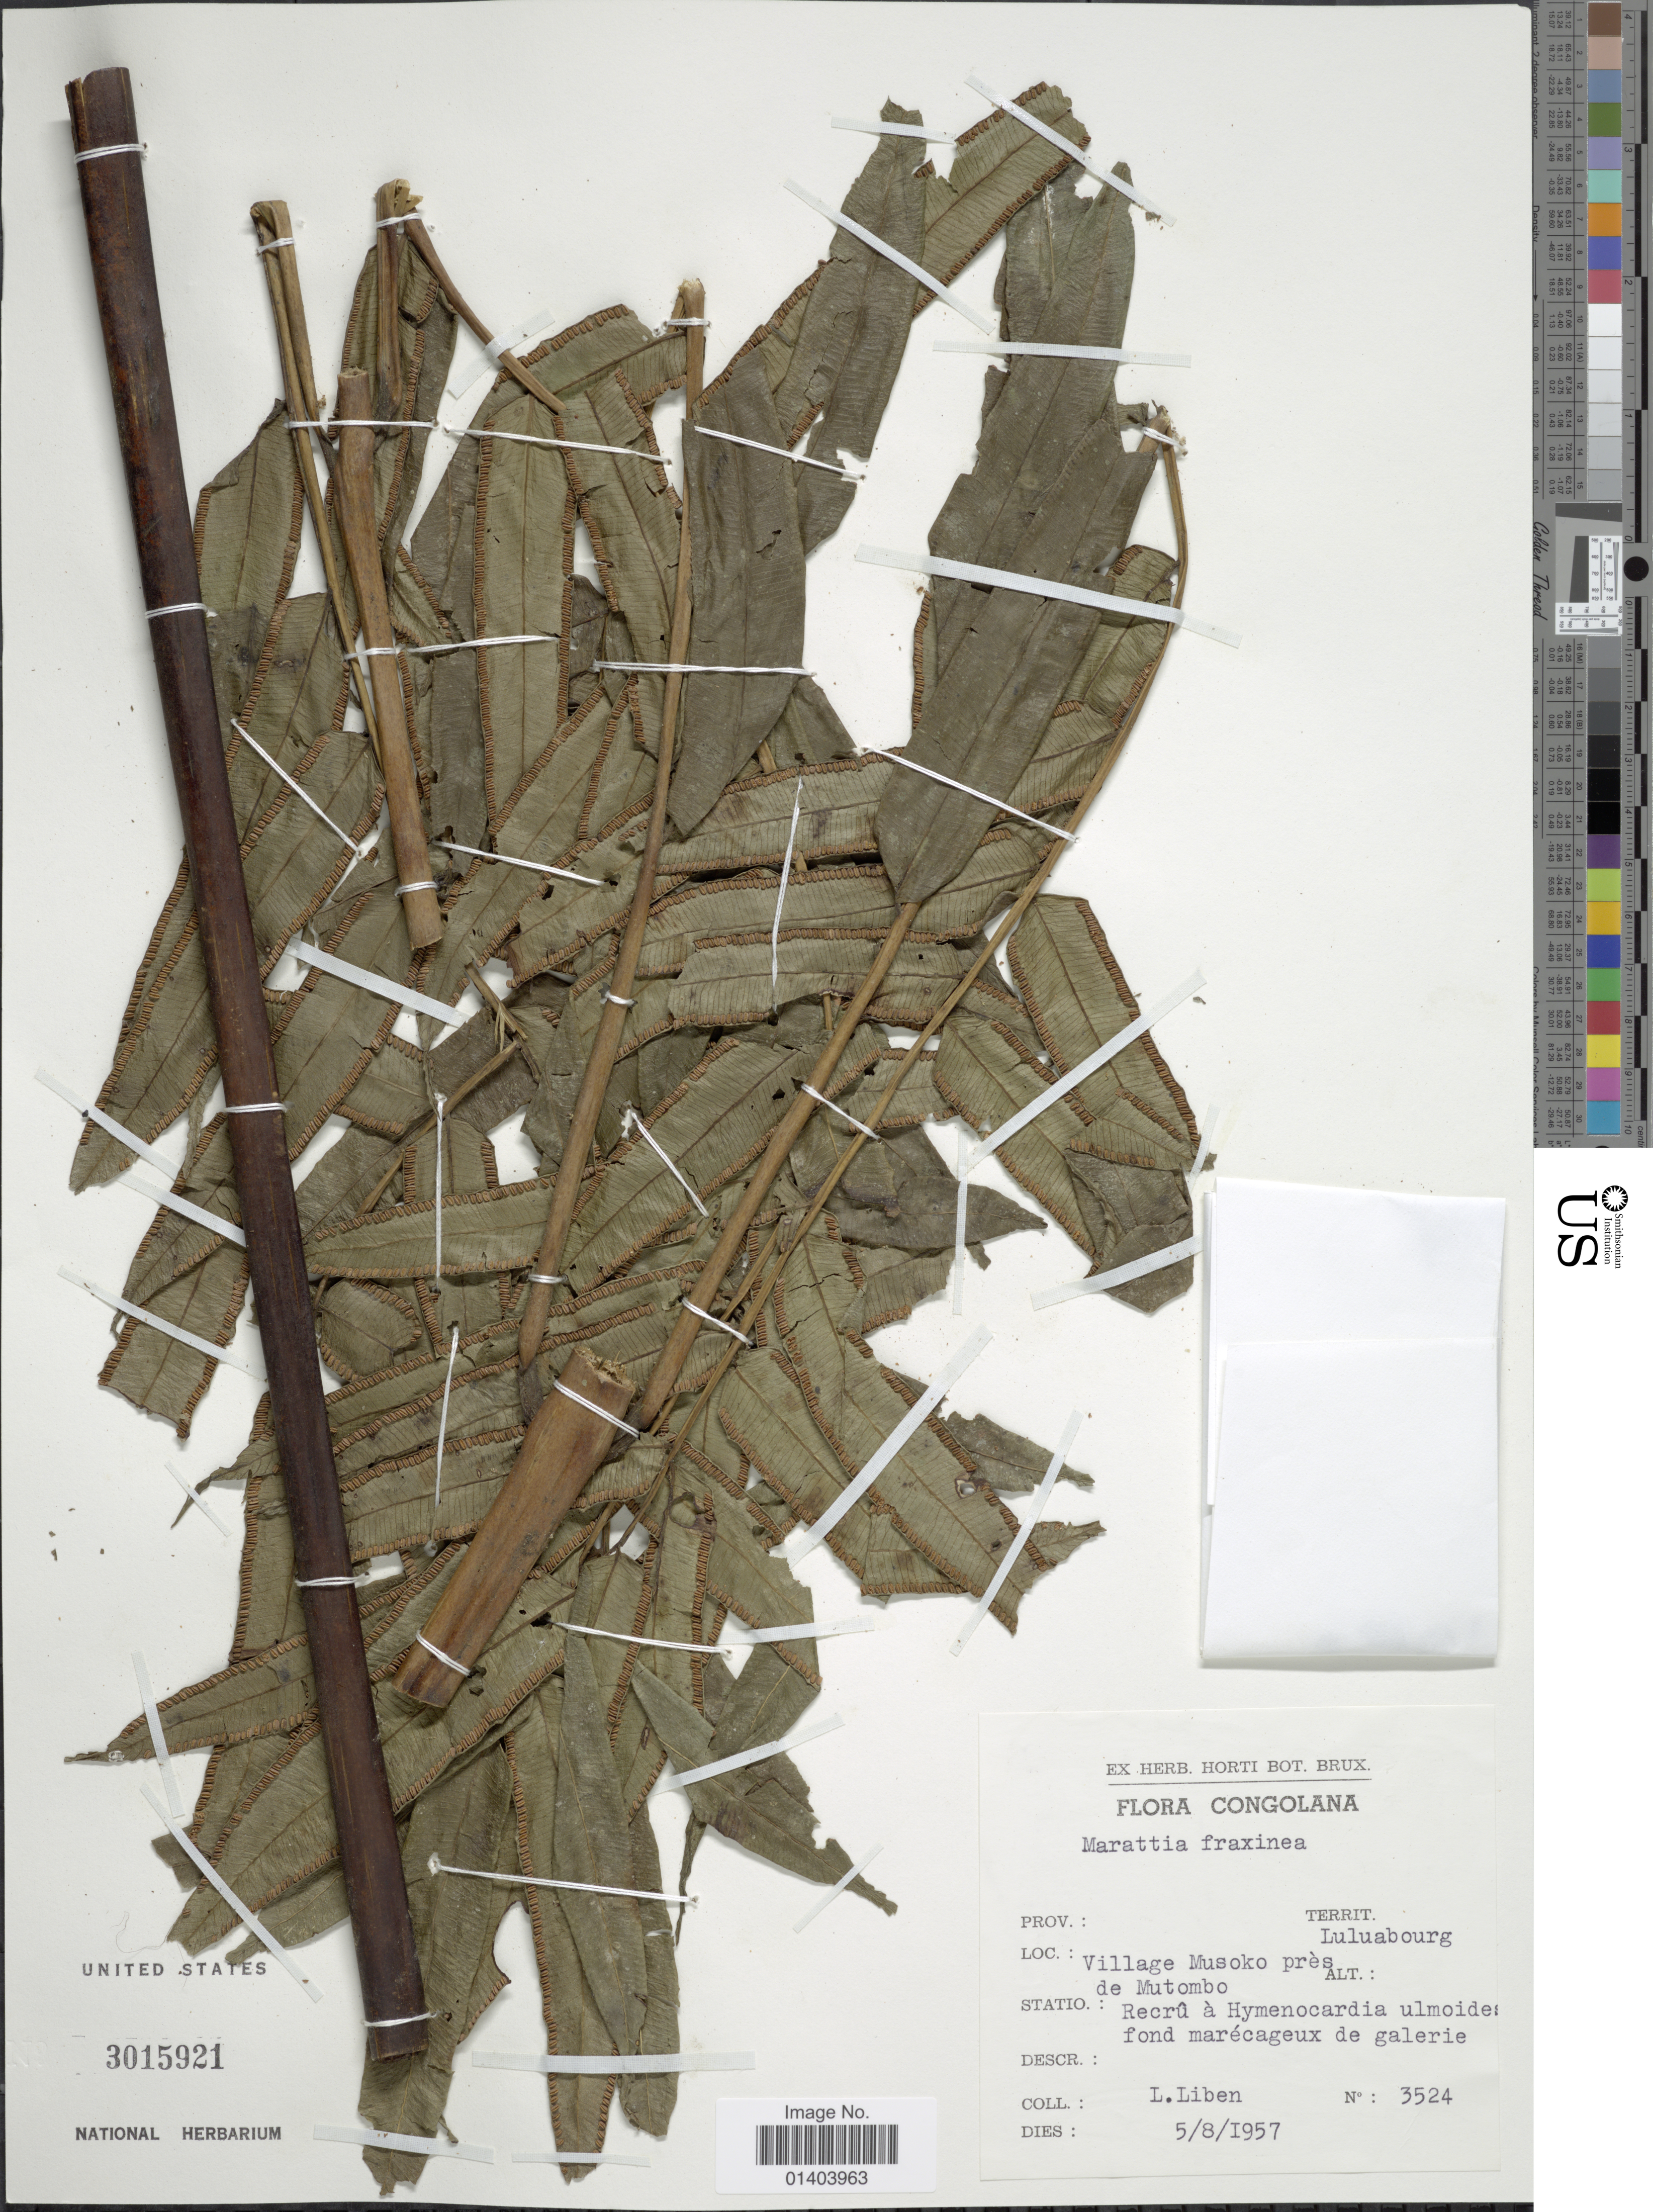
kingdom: Plantae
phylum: Tracheophyta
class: Polypodiopsida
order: Marattiales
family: Marattiaceae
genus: Ptisana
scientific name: Ptisana fraxinea var. fraxinea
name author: (Sm.) Murdock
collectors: L. Liben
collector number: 3524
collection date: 1957-08-05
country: Congo, Democratic Republic of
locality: Territ. Luluabourg, Village Musoko près de Mutombo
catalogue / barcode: US 3015921